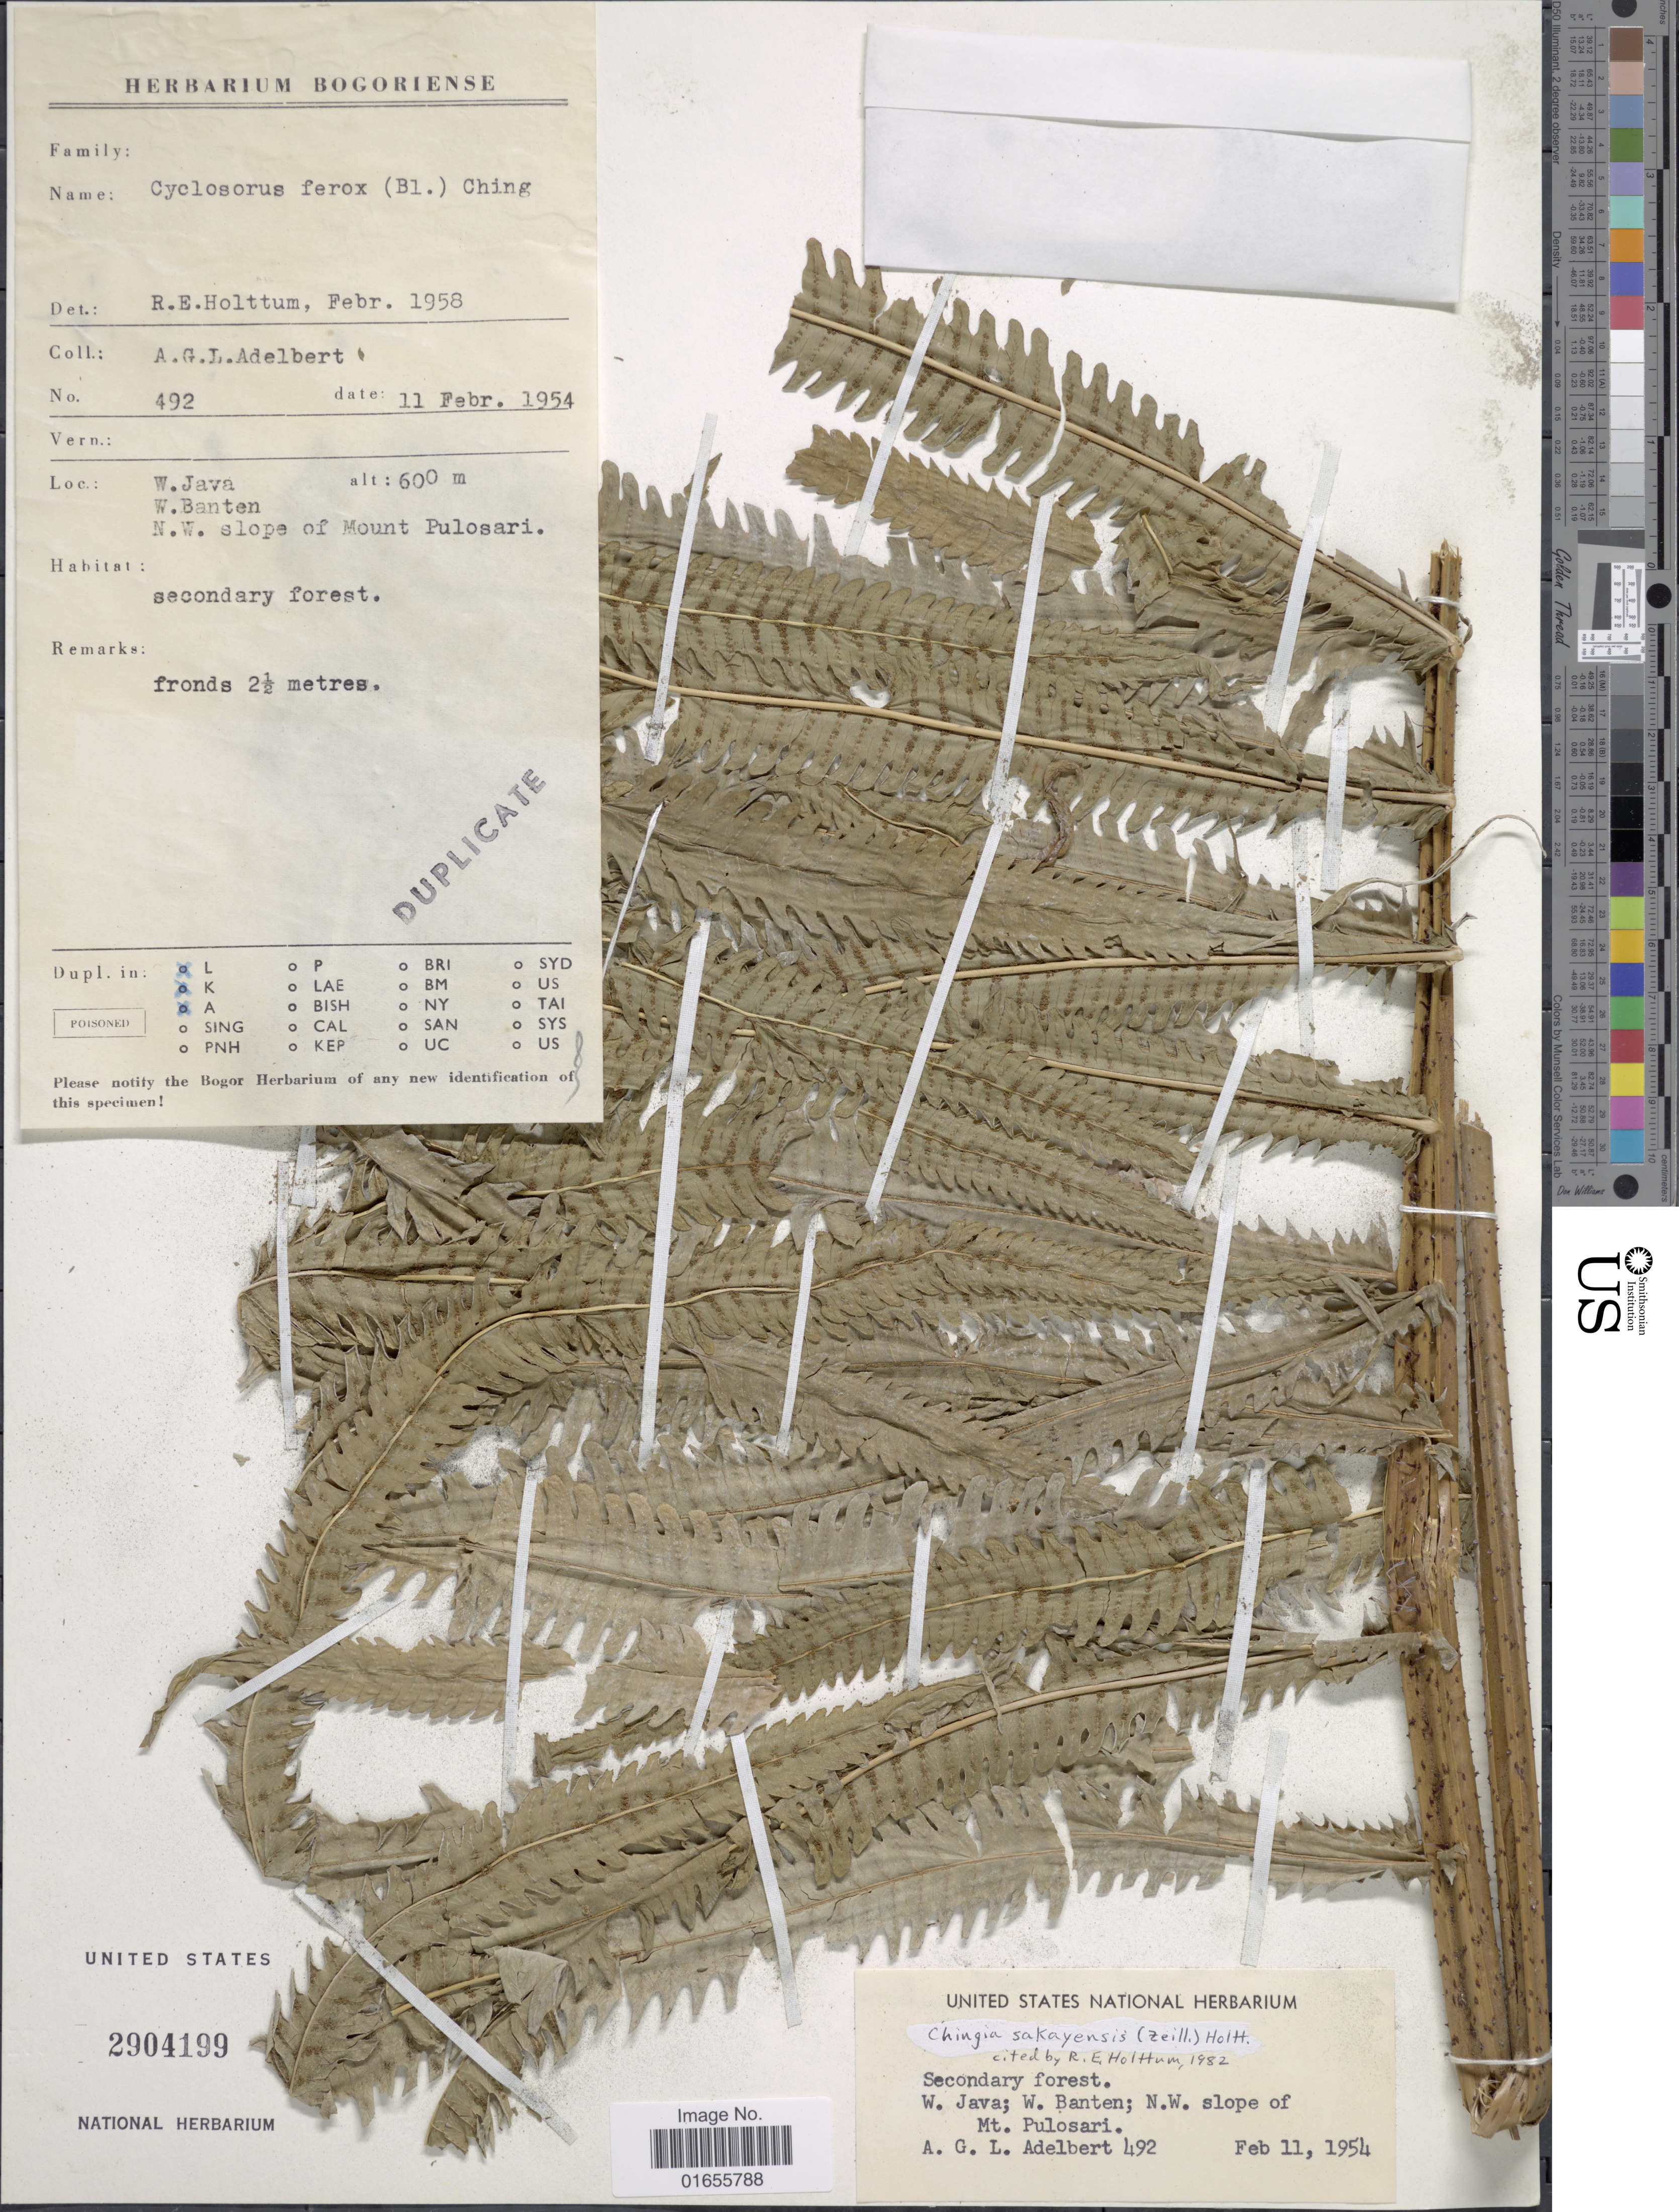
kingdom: Plantae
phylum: Tracheophyta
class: Polypodiopsida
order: Polypodiales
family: Thelypteridaceae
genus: Chingia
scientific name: Chingia sakayensis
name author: (Zeiller) Holttum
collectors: A. G. L. Adelbert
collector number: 492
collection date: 1954-02-11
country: Indonesia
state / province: Java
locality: W. Java, W. Banten, N. W. slope of Mount Pulosari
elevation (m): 600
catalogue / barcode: US 2904199